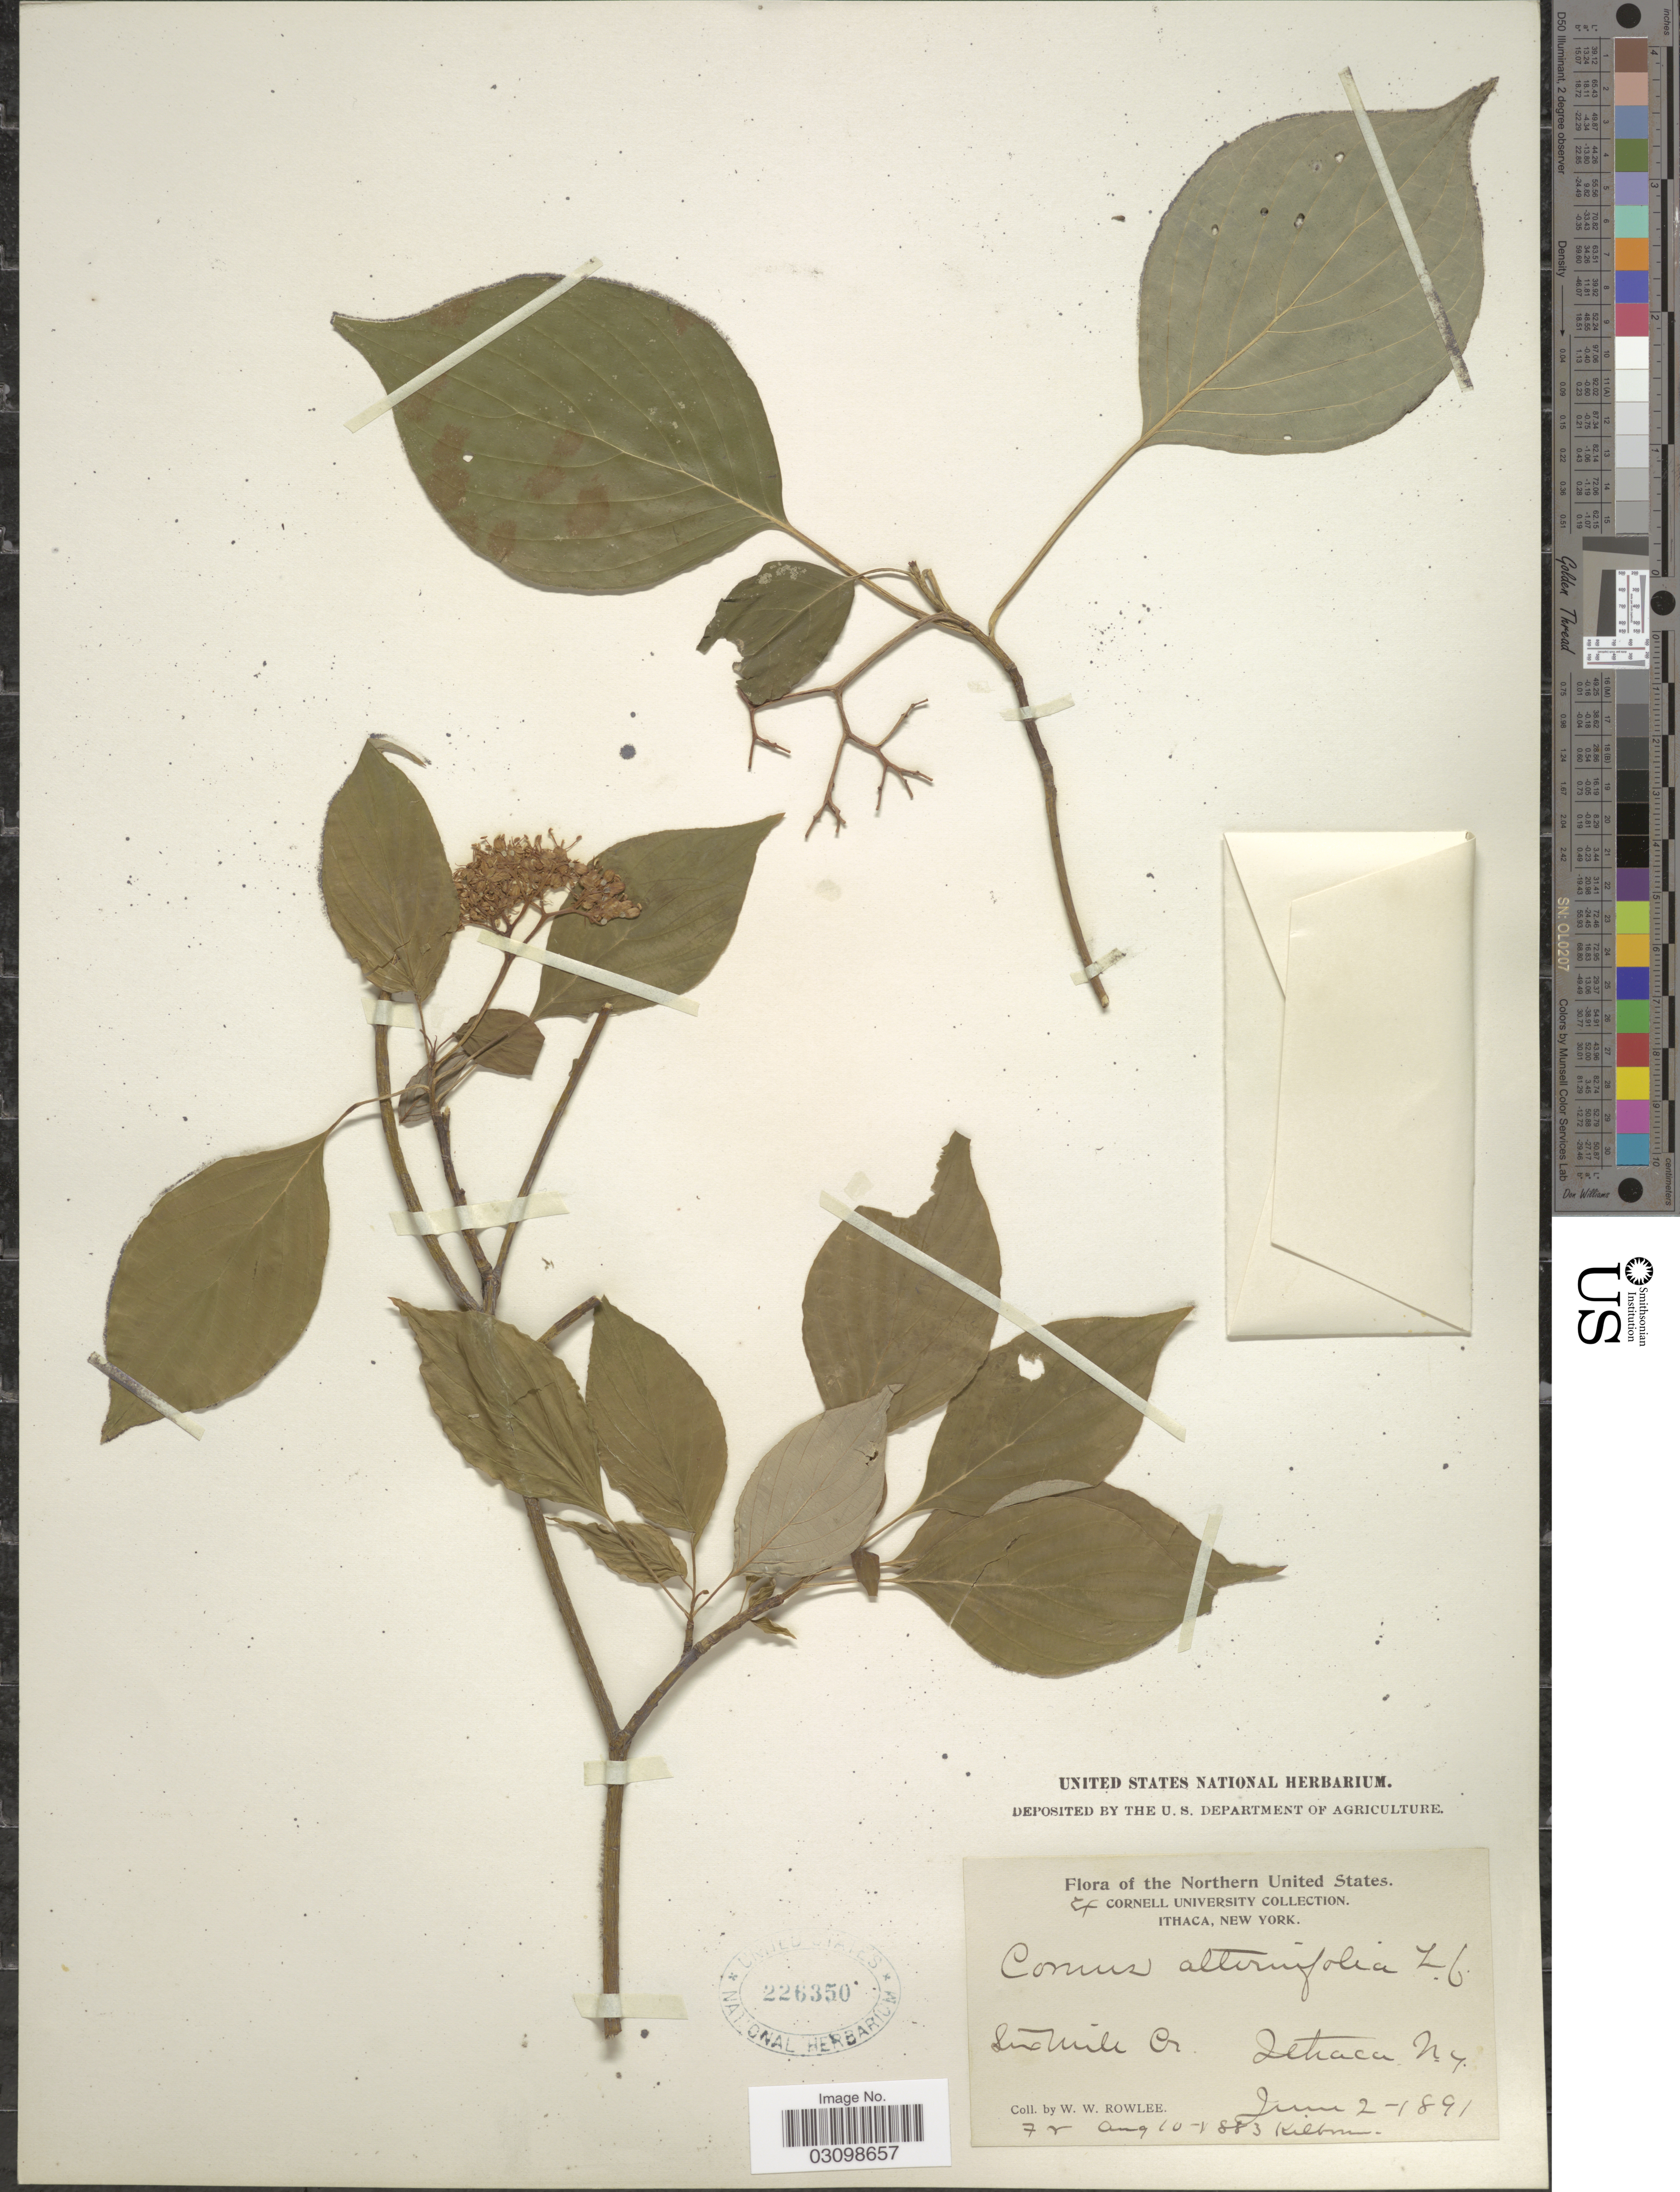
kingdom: Plantae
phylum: Tracheophyta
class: Magnoliopsida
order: Cornales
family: Cornaceae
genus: Cornus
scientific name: Cornus alternifolia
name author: L.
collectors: W. W. Rowlee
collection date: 1891-06-02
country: United States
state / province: New York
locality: Northern United States. Six Miles Cr. Ithaca N.Y.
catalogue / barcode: US 226350